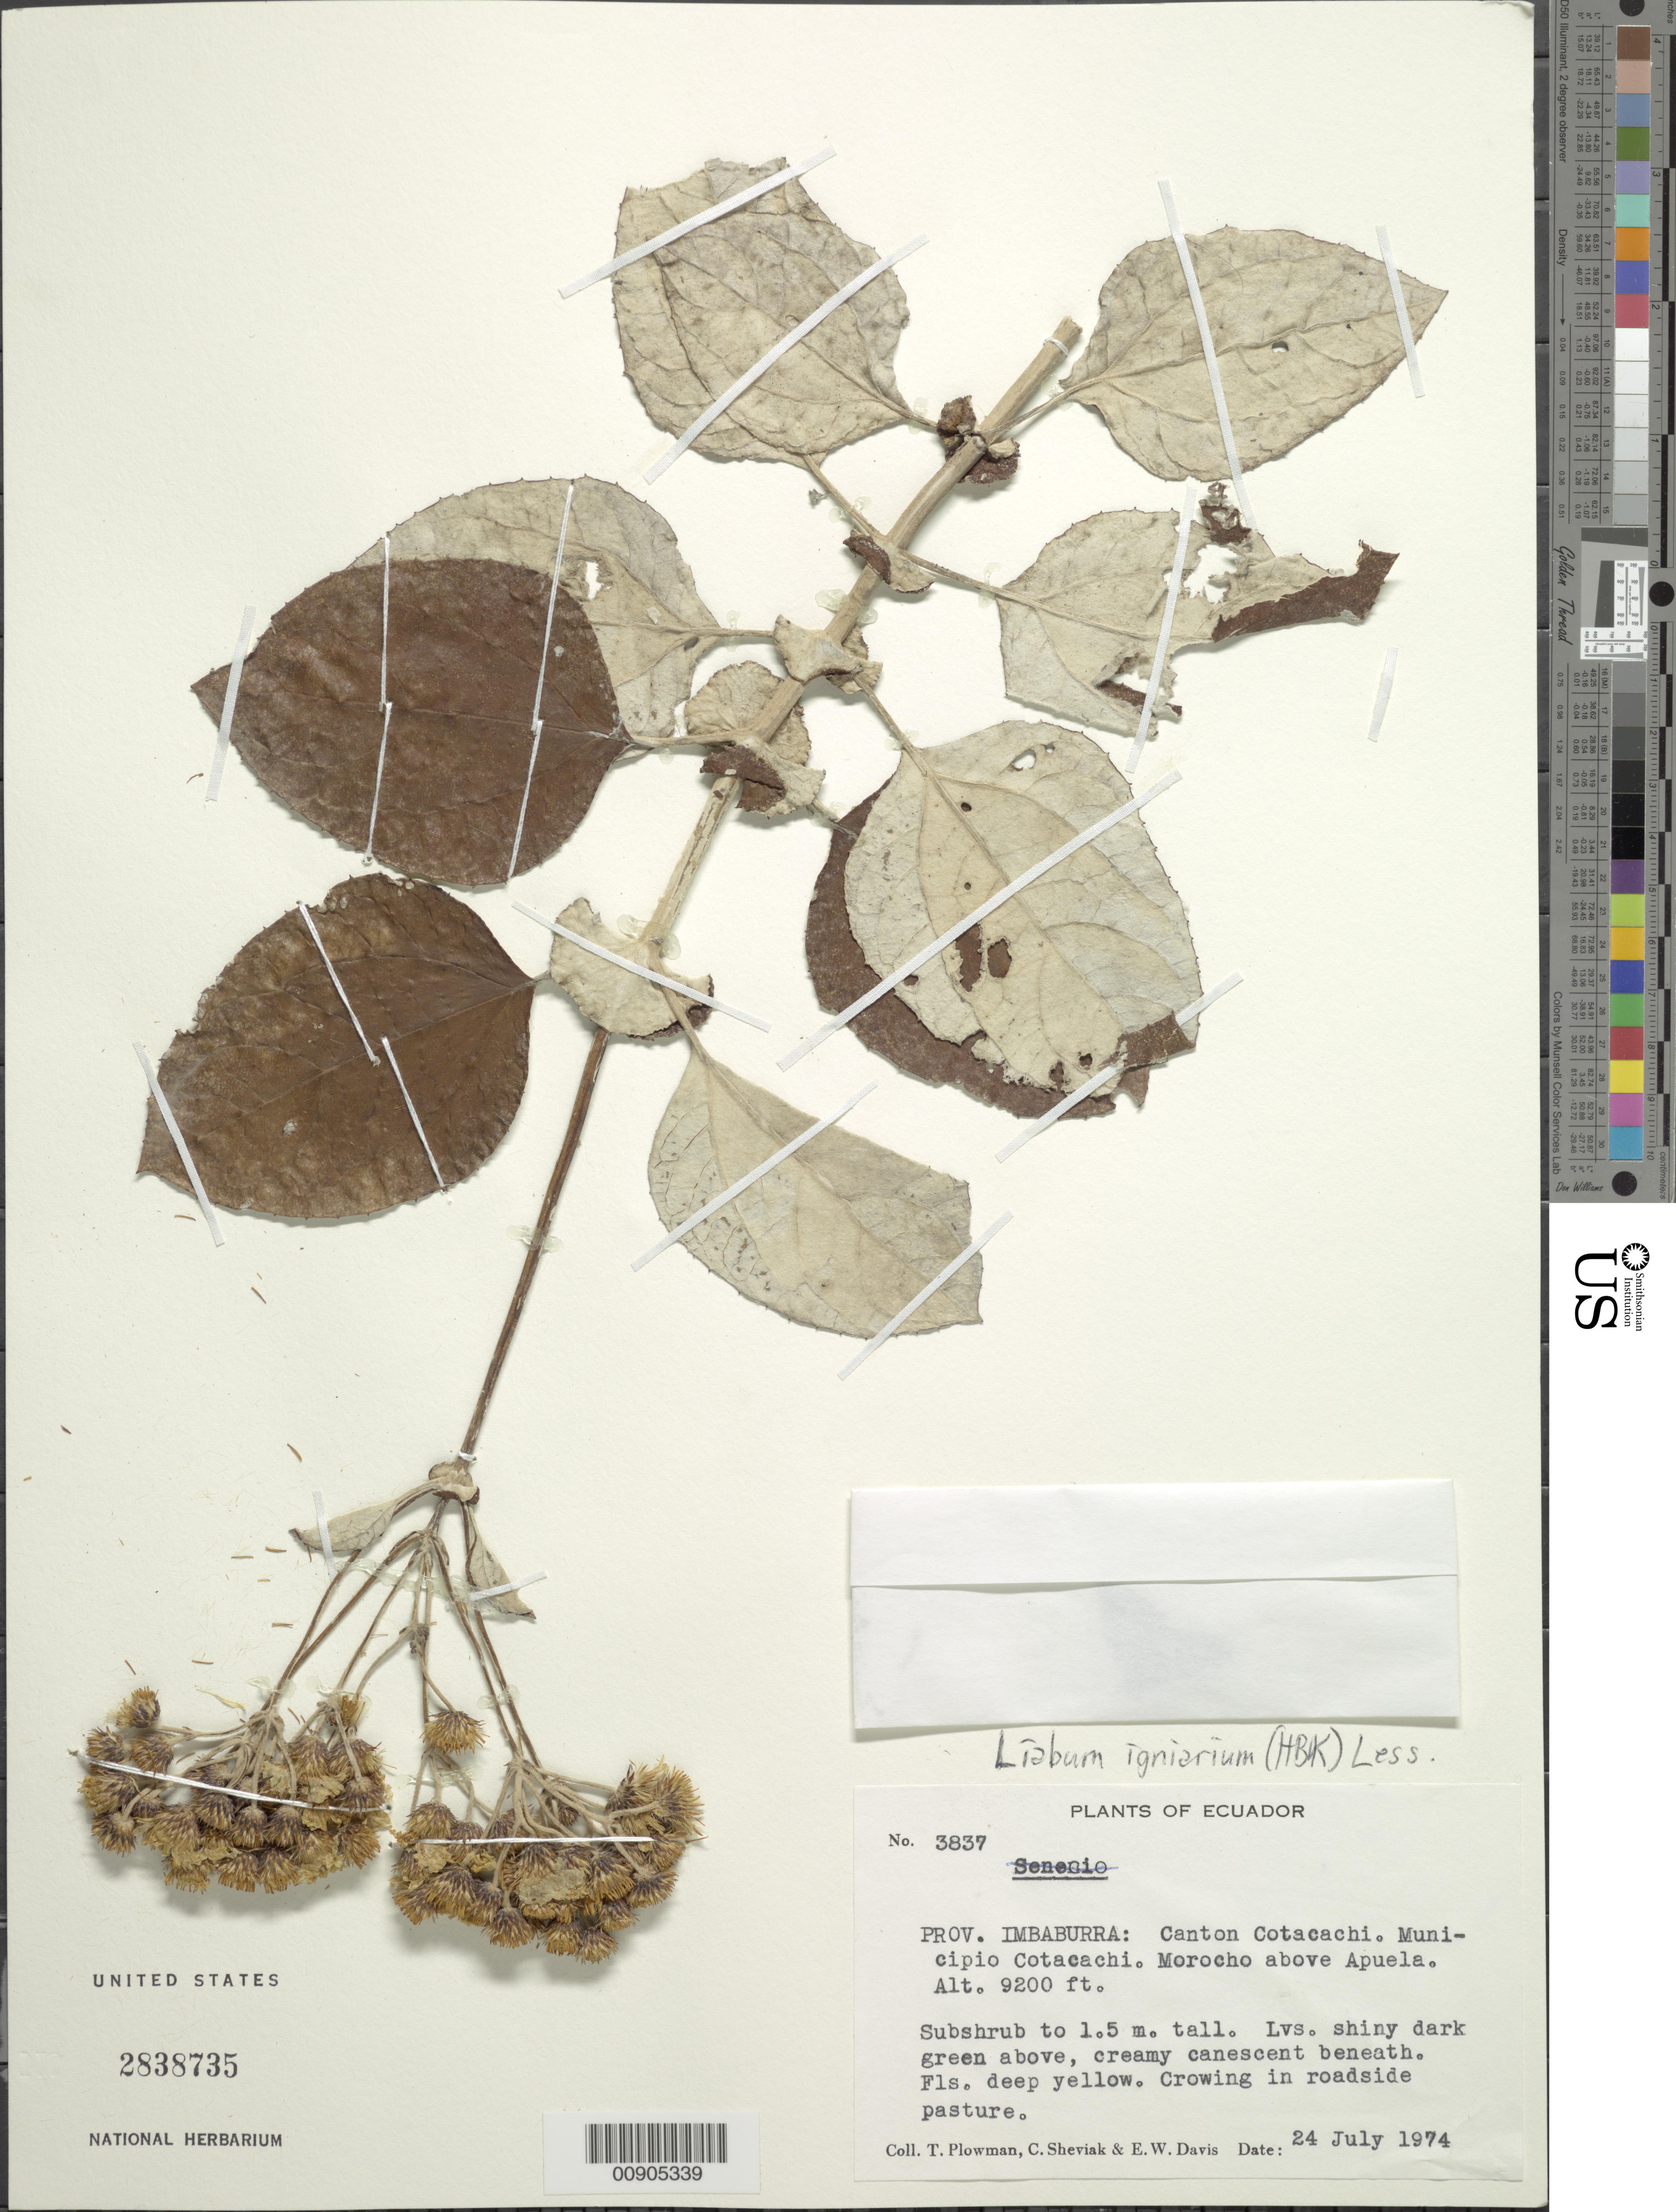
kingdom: Plantae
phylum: Tracheophyta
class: Magnoliopsida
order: Asterales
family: Asteraceae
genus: Liabum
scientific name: Liabum igniarium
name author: Less.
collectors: T. Plowman, C. Sheviak & E. W. Davis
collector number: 3837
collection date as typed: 24 July 1974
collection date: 1974-07-24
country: Ecuador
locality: Prov. Imbaburra, Canton Cotacachi, Mun, Cotacachi, Morocho above Apuela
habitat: Roadside pasture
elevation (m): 2499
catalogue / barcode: US 2838735